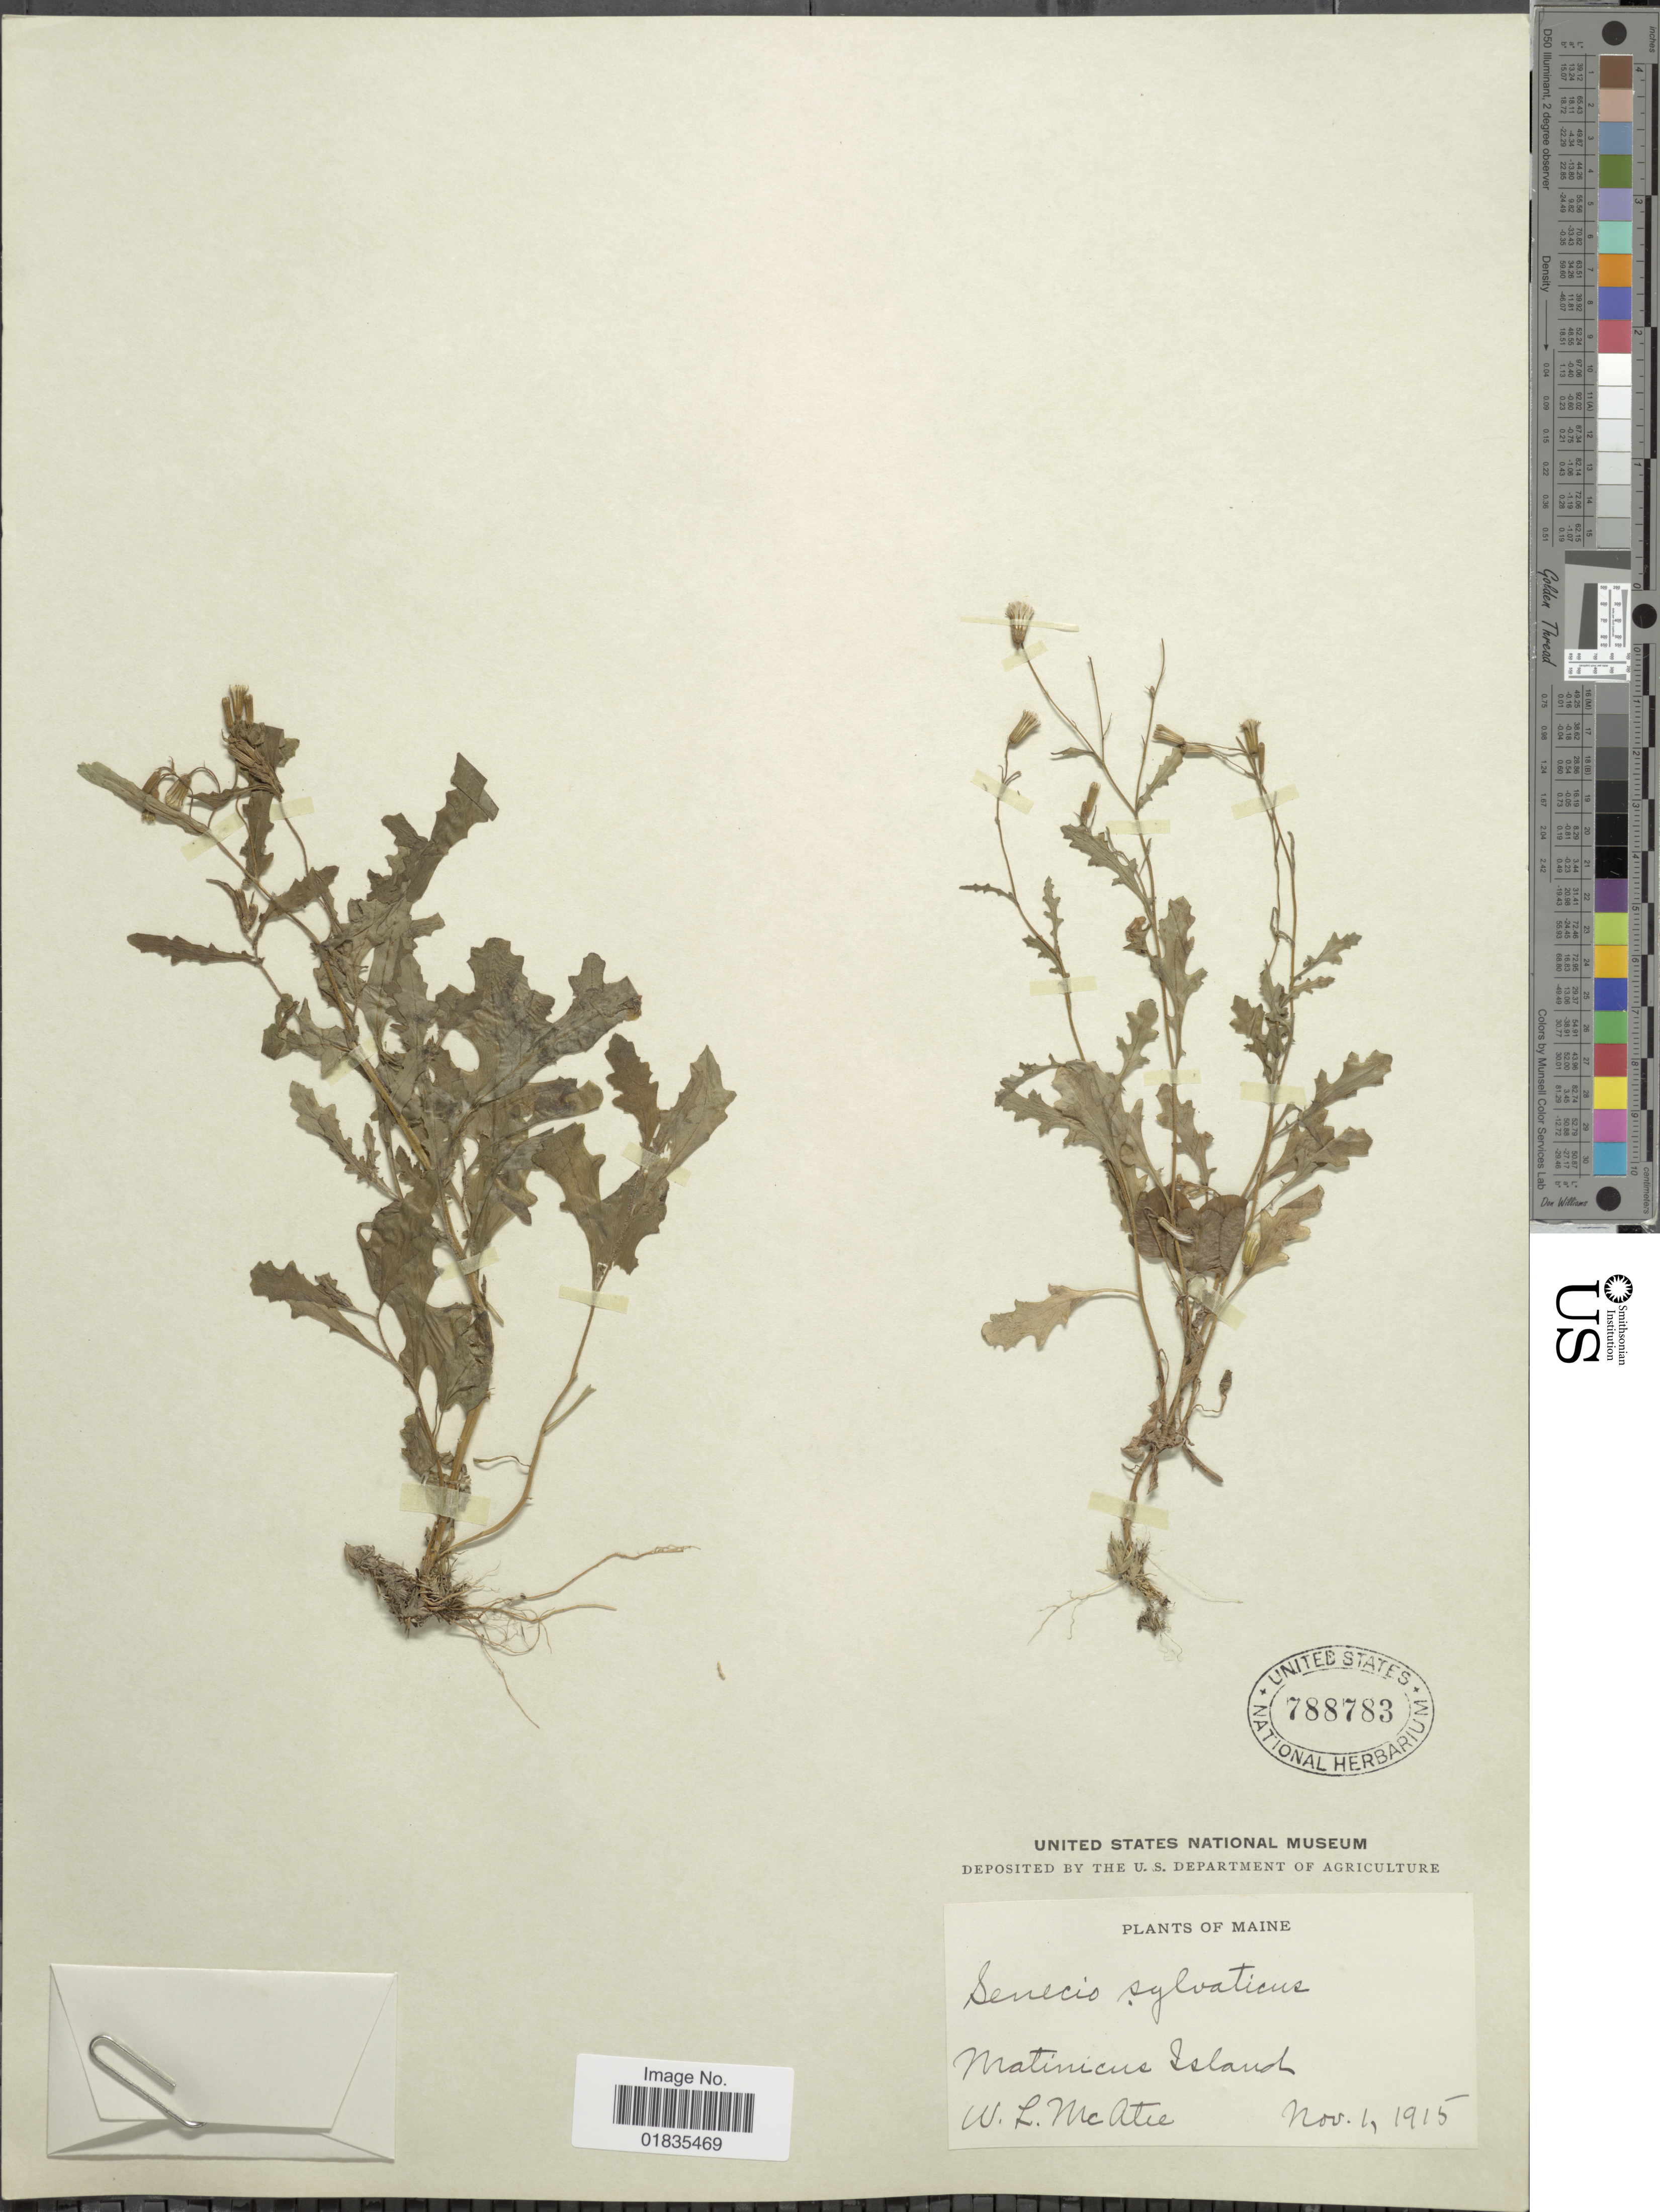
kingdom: Plantae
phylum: Tracheophyta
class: Magnoliopsida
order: Asterales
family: Asteraceae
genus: Senecio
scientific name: Senecio sylvaticus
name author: L.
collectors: W. McAtee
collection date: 1915-11-01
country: United States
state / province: Maine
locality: Matinicus Island.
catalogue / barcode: US 788783